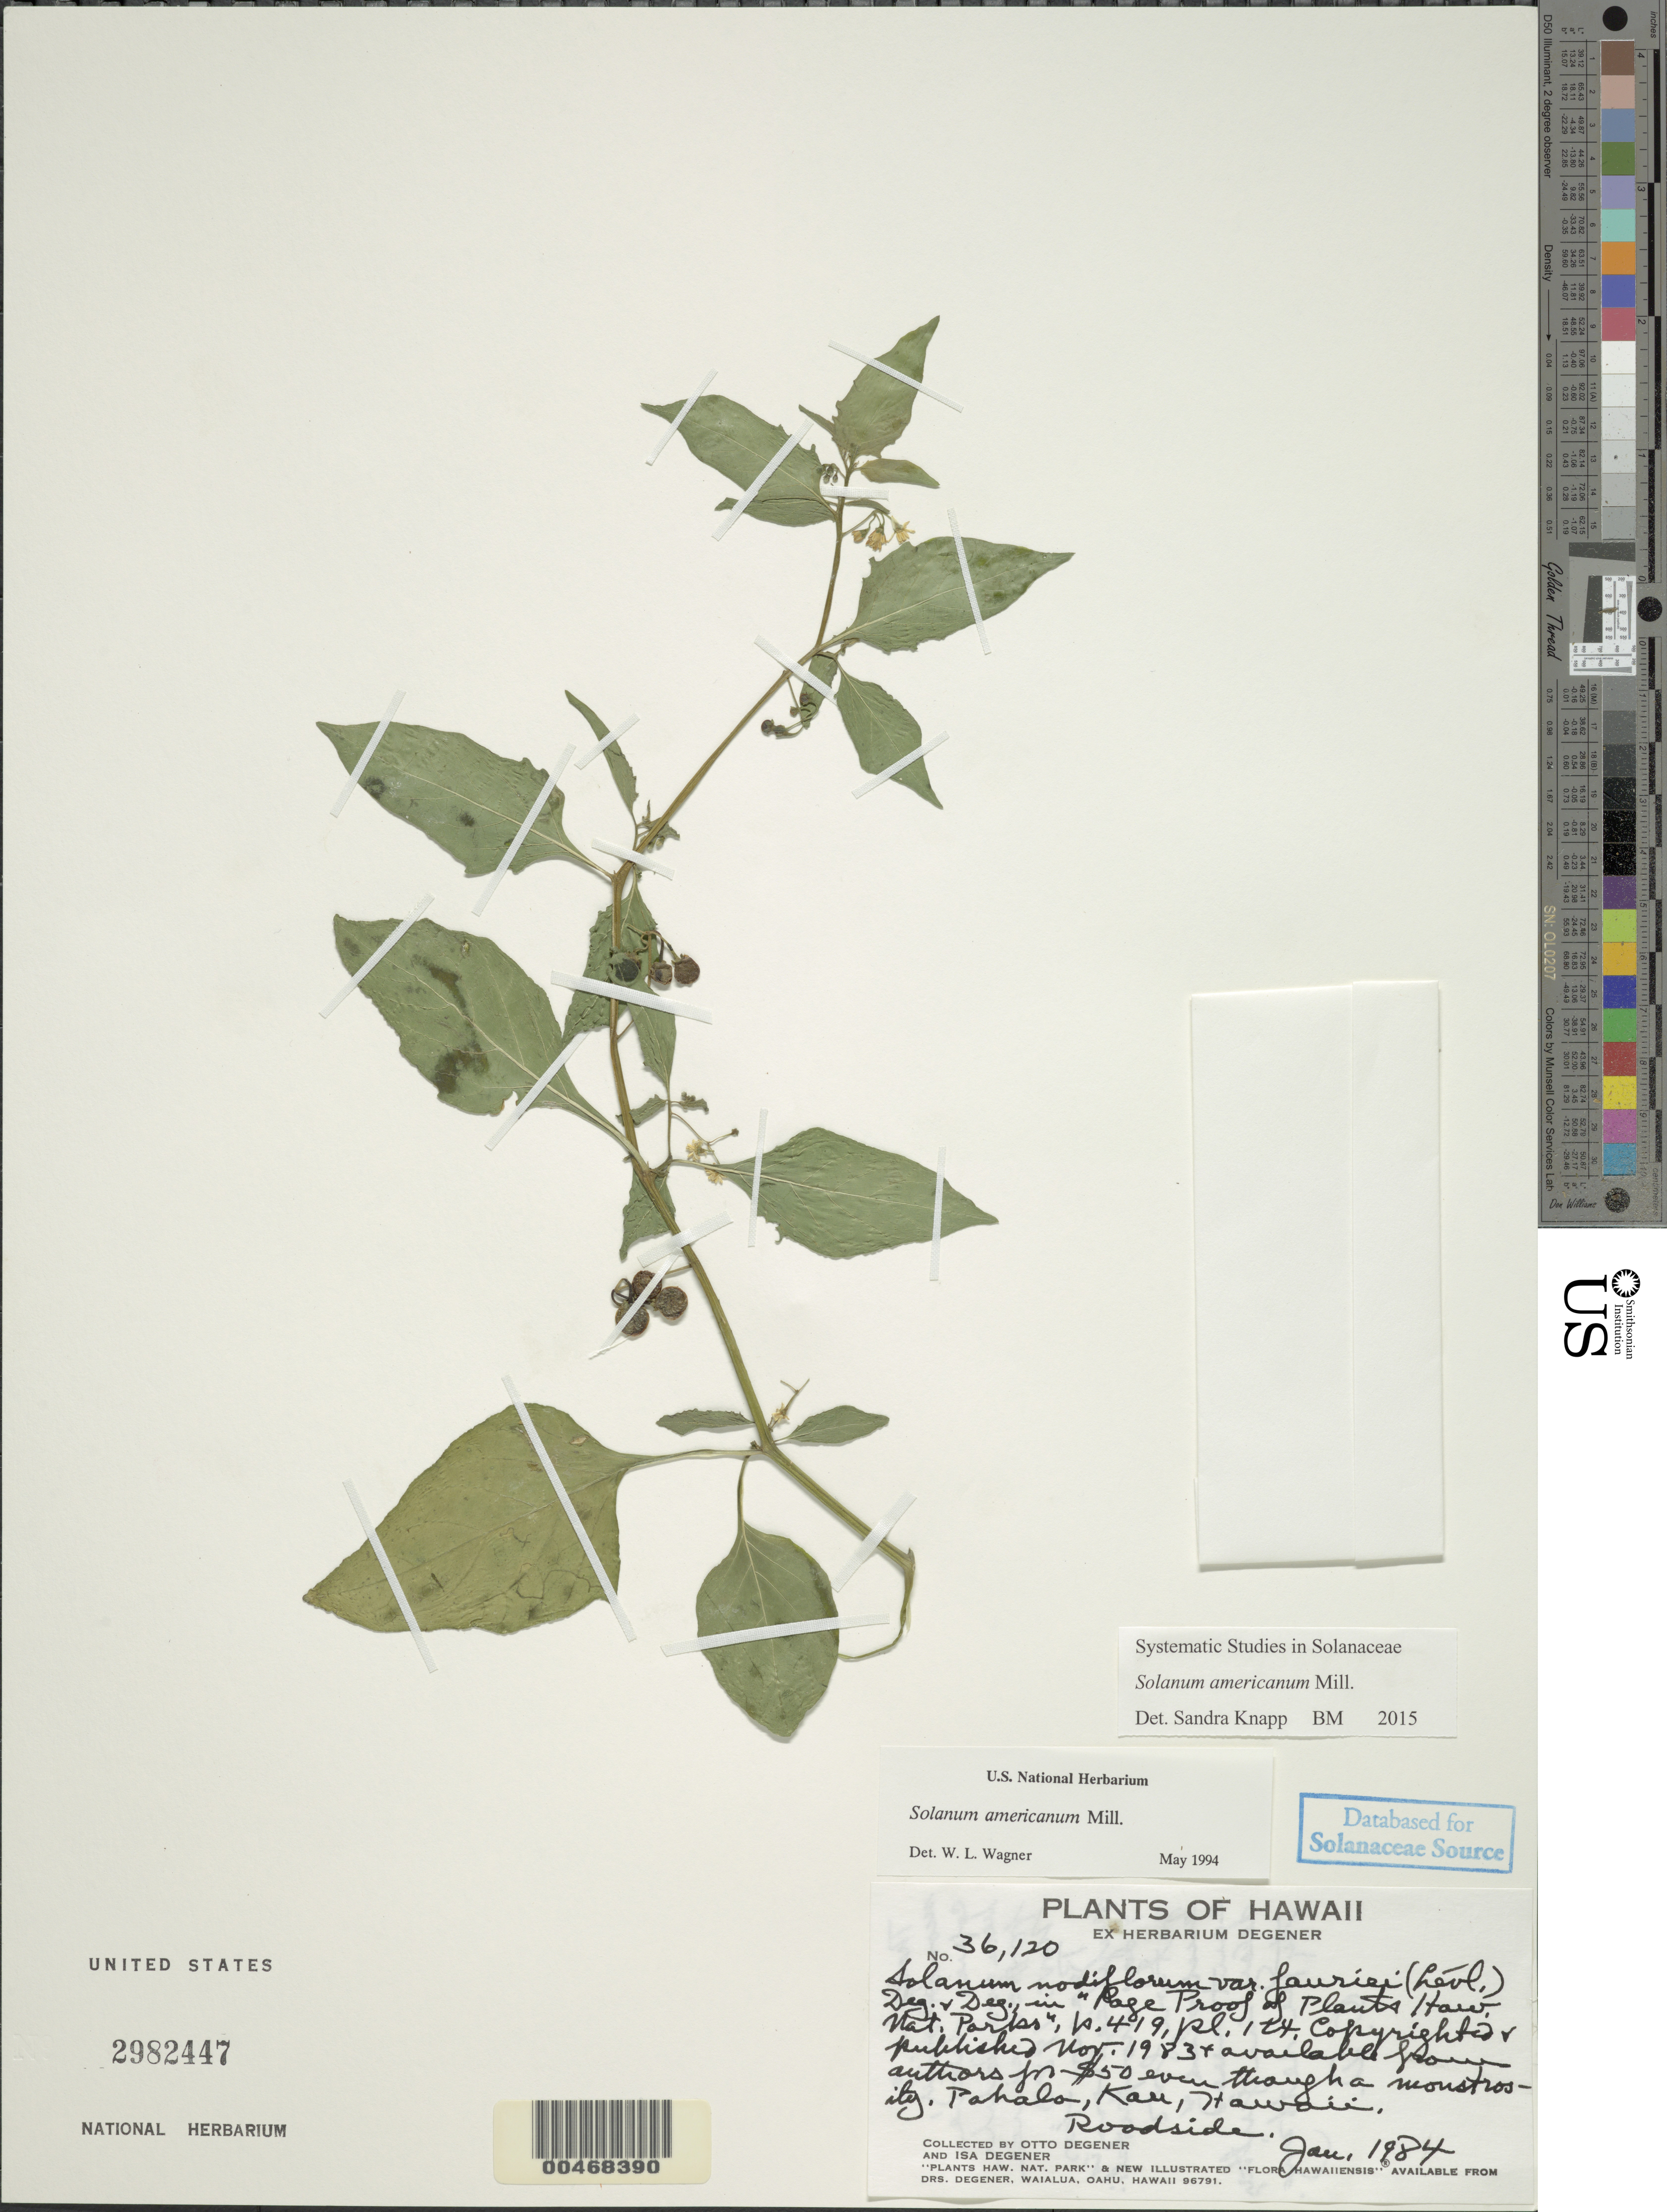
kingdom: Plantae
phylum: Tracheophyta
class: Magnoliopsida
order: Solanales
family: Solanaceae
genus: Solanum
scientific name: Solanum americanum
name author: Mill.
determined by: Wagner, W. L., (BOT), Smithsonian Institution - National Museum of Natural History (UNITED STATES)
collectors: O. Degener & I. Degener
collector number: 36120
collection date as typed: Jan 1984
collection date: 1984-01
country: United States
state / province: Hawaii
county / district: Hawaii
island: Hawaii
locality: Pahala, Kau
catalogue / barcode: US 2982447